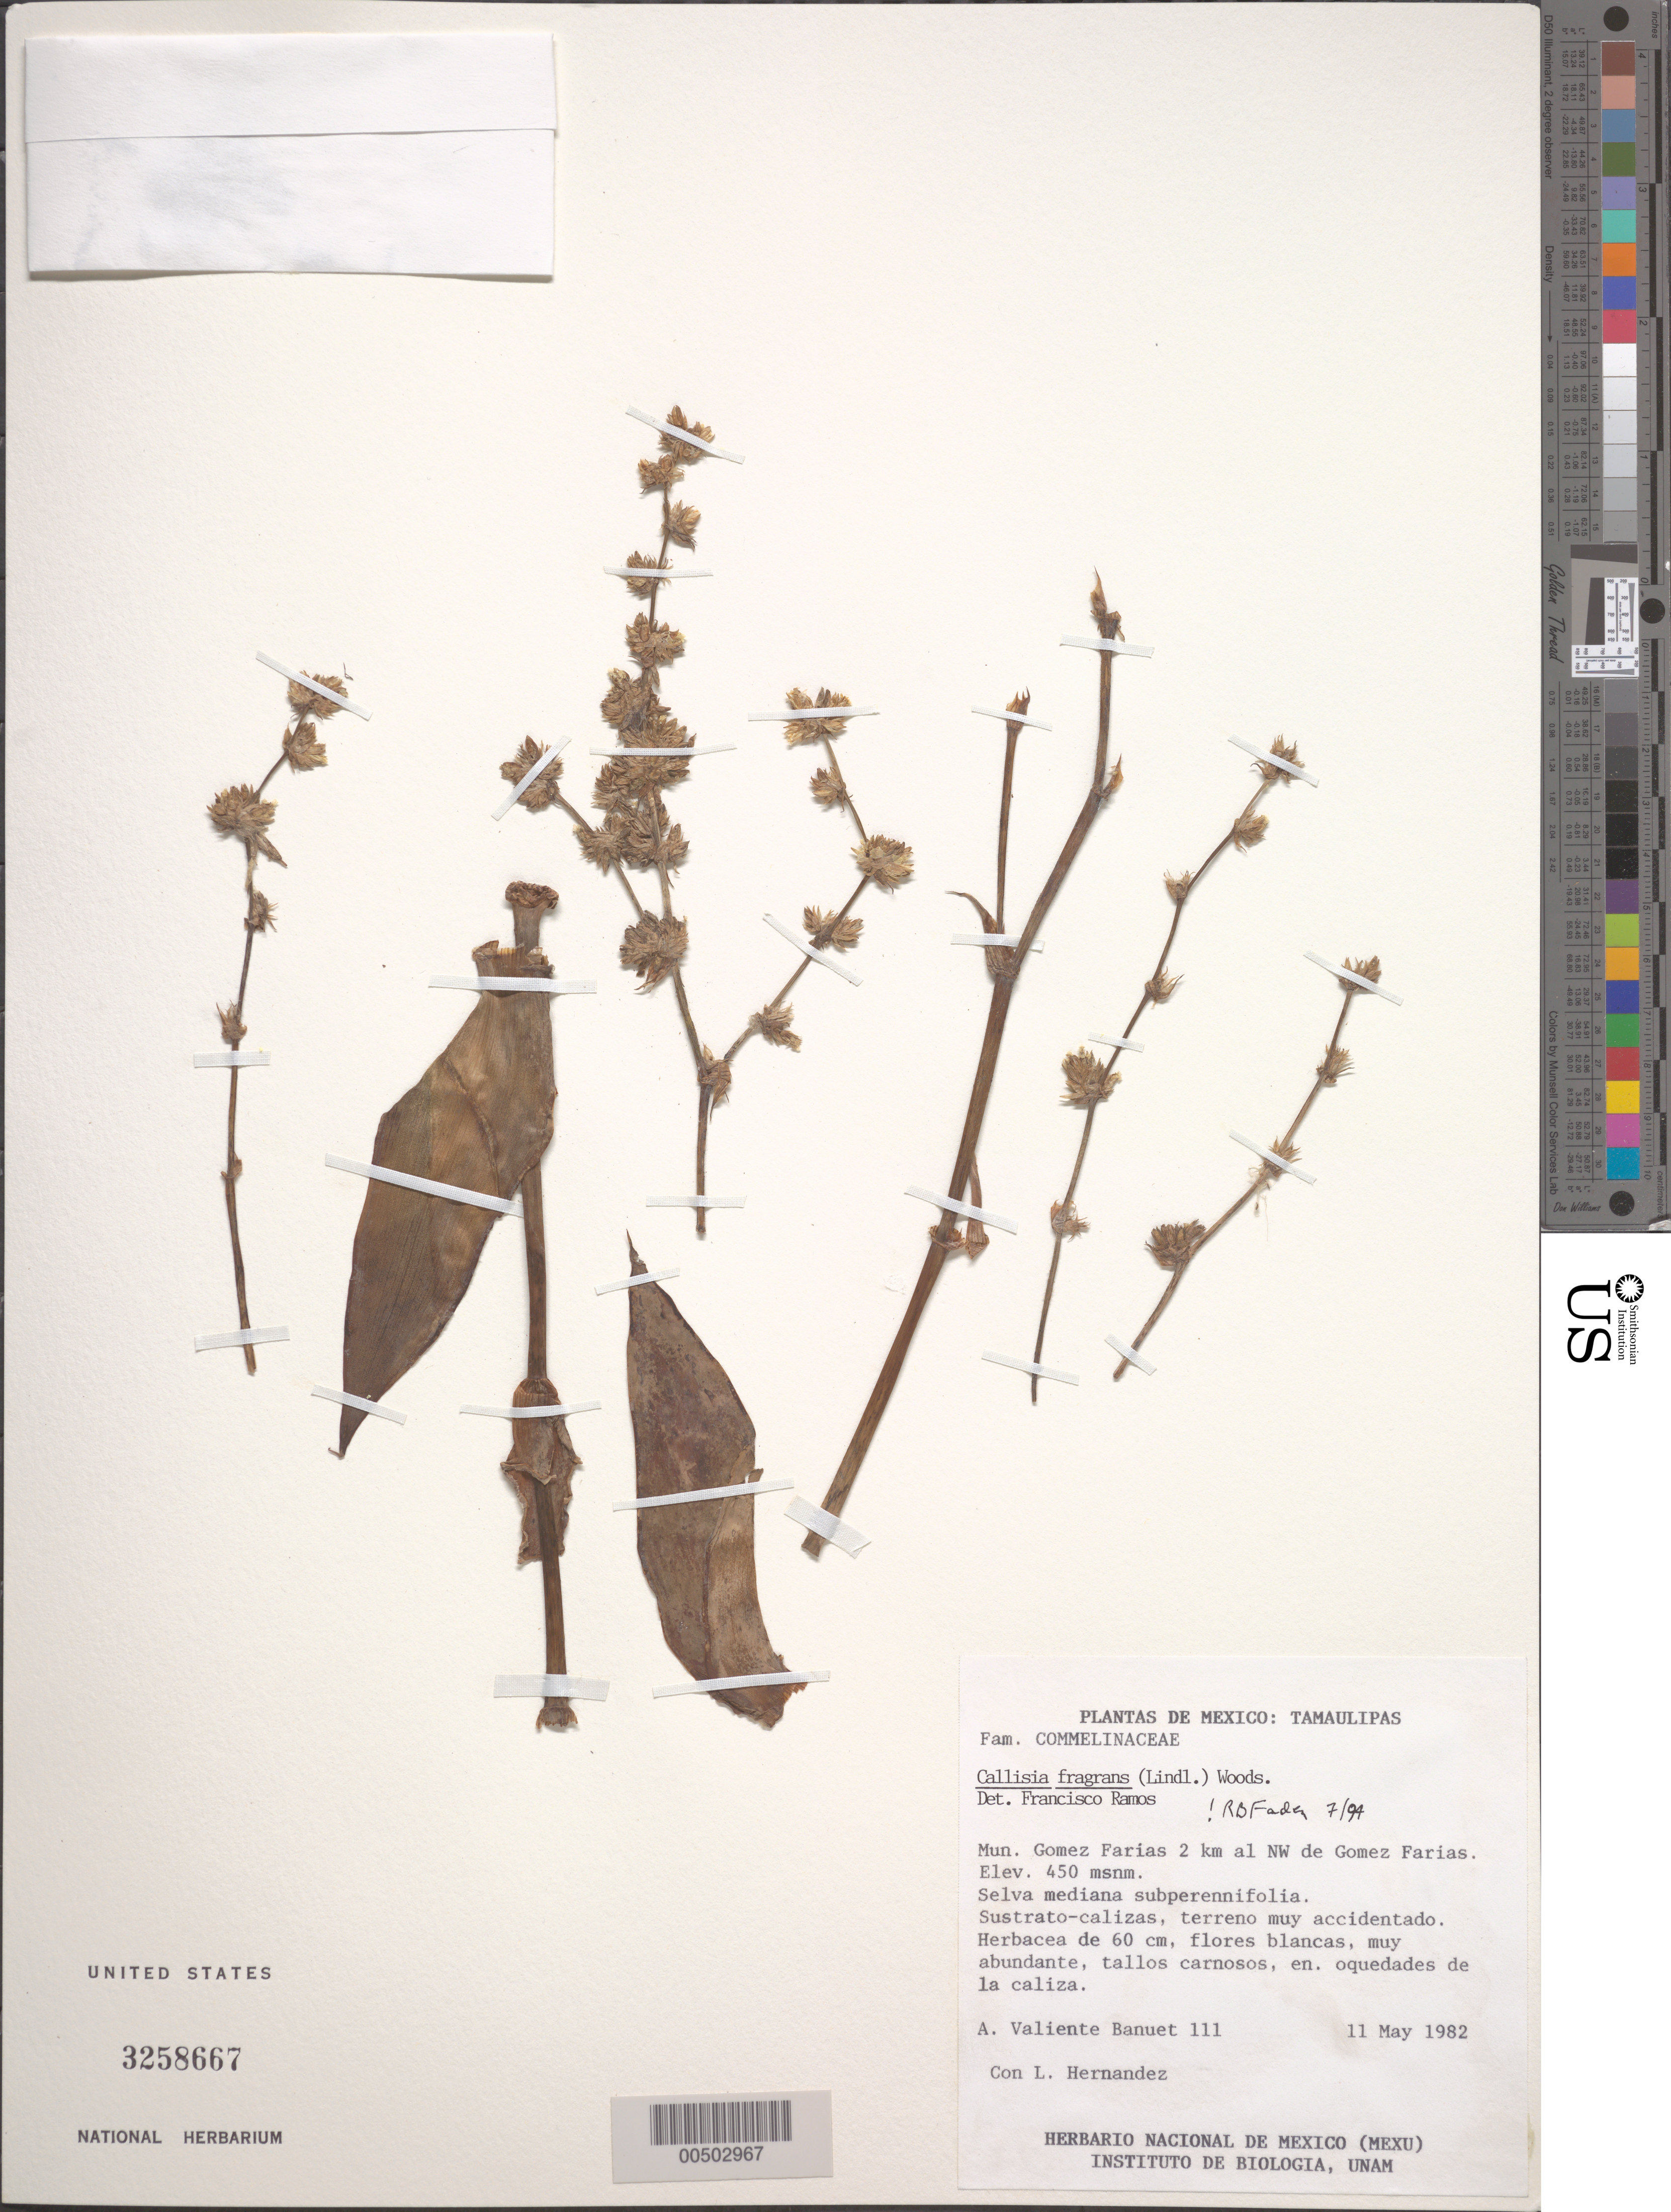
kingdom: Plantae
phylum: Tracheophyta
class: Liliopsida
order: Commelinales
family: Commelinaceae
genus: Callisia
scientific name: Callisia fragrans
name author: (Lindl.) Woodson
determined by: Faden, Robert B., (US), Smithsonian Institution - National Museum of Natural History (UNITED STATES)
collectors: A. Valiente B. & L. G. Hernández-Sandoval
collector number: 111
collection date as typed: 11 May 1982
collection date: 1982-05-11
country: Mexico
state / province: Tamaulipas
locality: Mun. Gomez Farias 2 km al NW de Gomez Farias.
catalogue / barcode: US 3258667